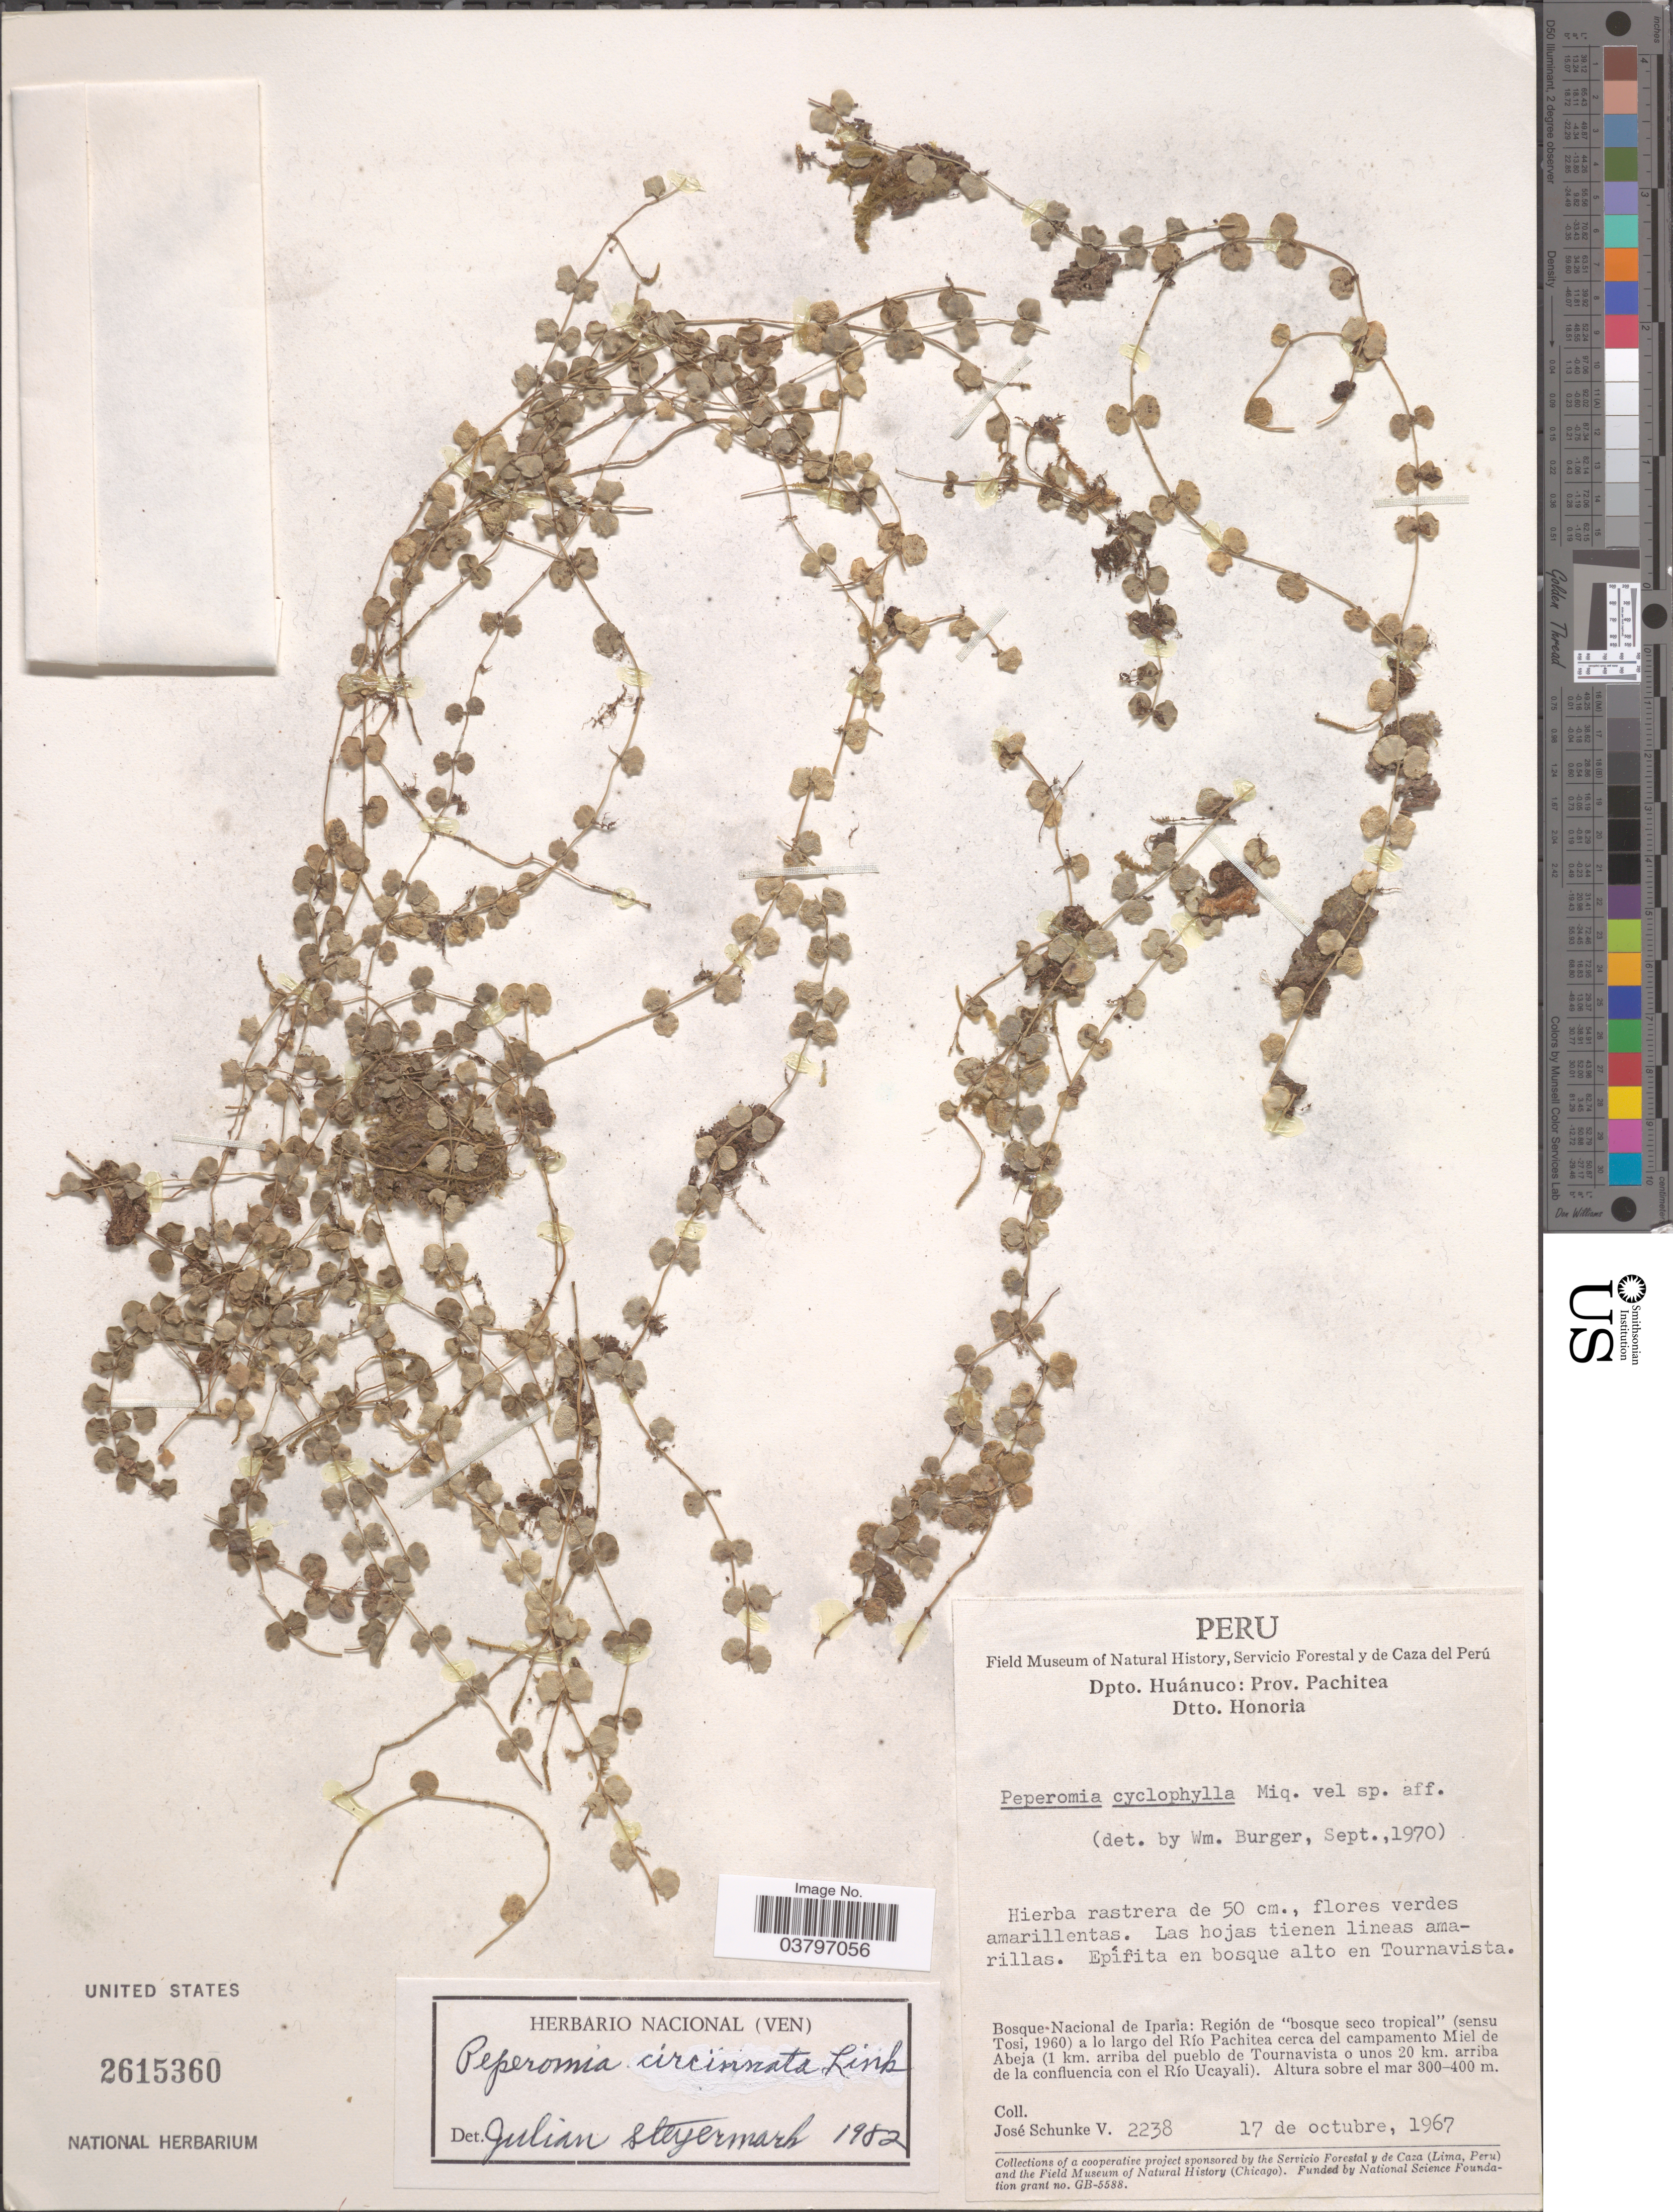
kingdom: Plantae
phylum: Tracheophyta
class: Magnoliopsida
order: Piperales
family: Piperaceae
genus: Peperomia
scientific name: Peperomia circinnata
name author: Link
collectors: J. Schunke Vigo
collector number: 2238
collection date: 1967-10-17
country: Peru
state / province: Huánuco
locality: Dpto. Huánuco: Prov. Pachitea. Dtto. Honoria. Tournavista. Bosque Nacional de Iparia: Región de "bosque seco tropical" a lo largo del Río Pachitea cerca del campamento Miel de Abeja (1 km. arriba del pueblo de Tournavista o unos 20 km. arriba de la confluencia con el Río Ucayali).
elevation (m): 300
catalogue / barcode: US 2615360